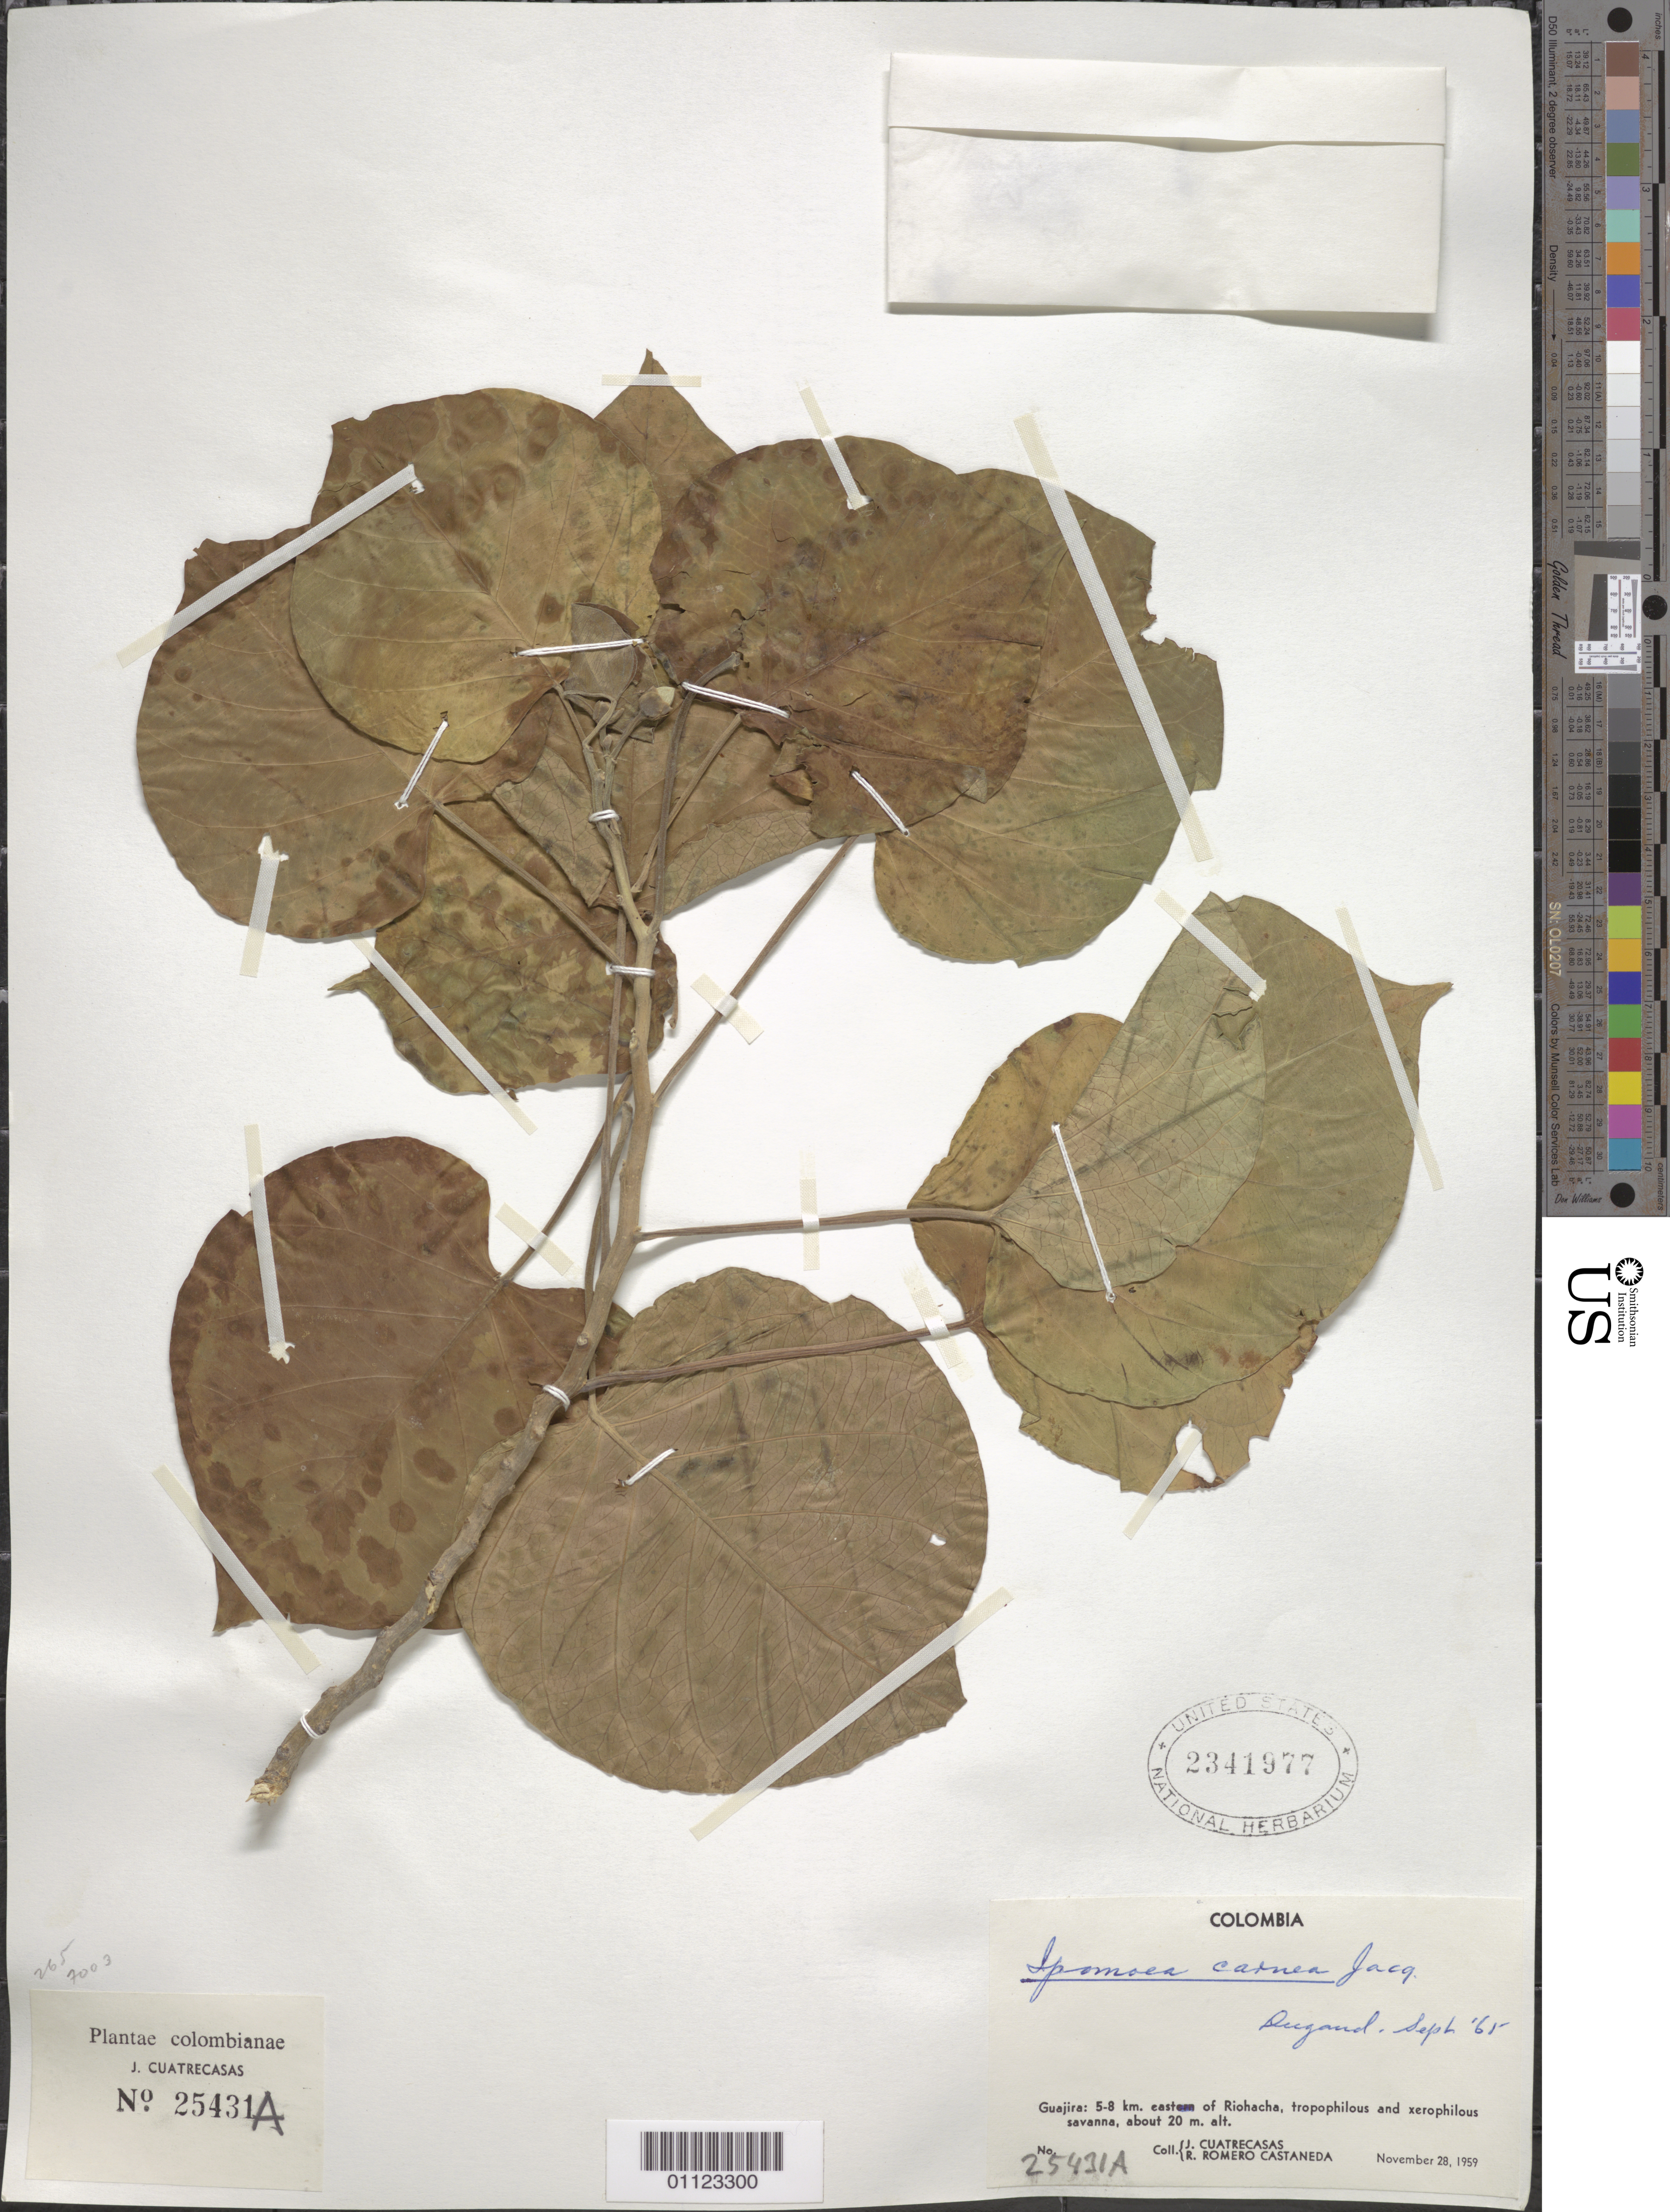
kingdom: Plantae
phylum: Tracheophyta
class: Magnoliopsida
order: Solanales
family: Convolvulaceae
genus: Ipomoea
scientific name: Ipomoea carnea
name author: Jacq.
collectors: J. Cuatrecasas & R. Romero Castañeda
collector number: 25431A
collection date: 1959-11-28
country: Colombia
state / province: La Guajira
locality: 5 - 8 km E of Riohacha.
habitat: Tropophilous and xerophilous savanah.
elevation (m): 20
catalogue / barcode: US 2341977